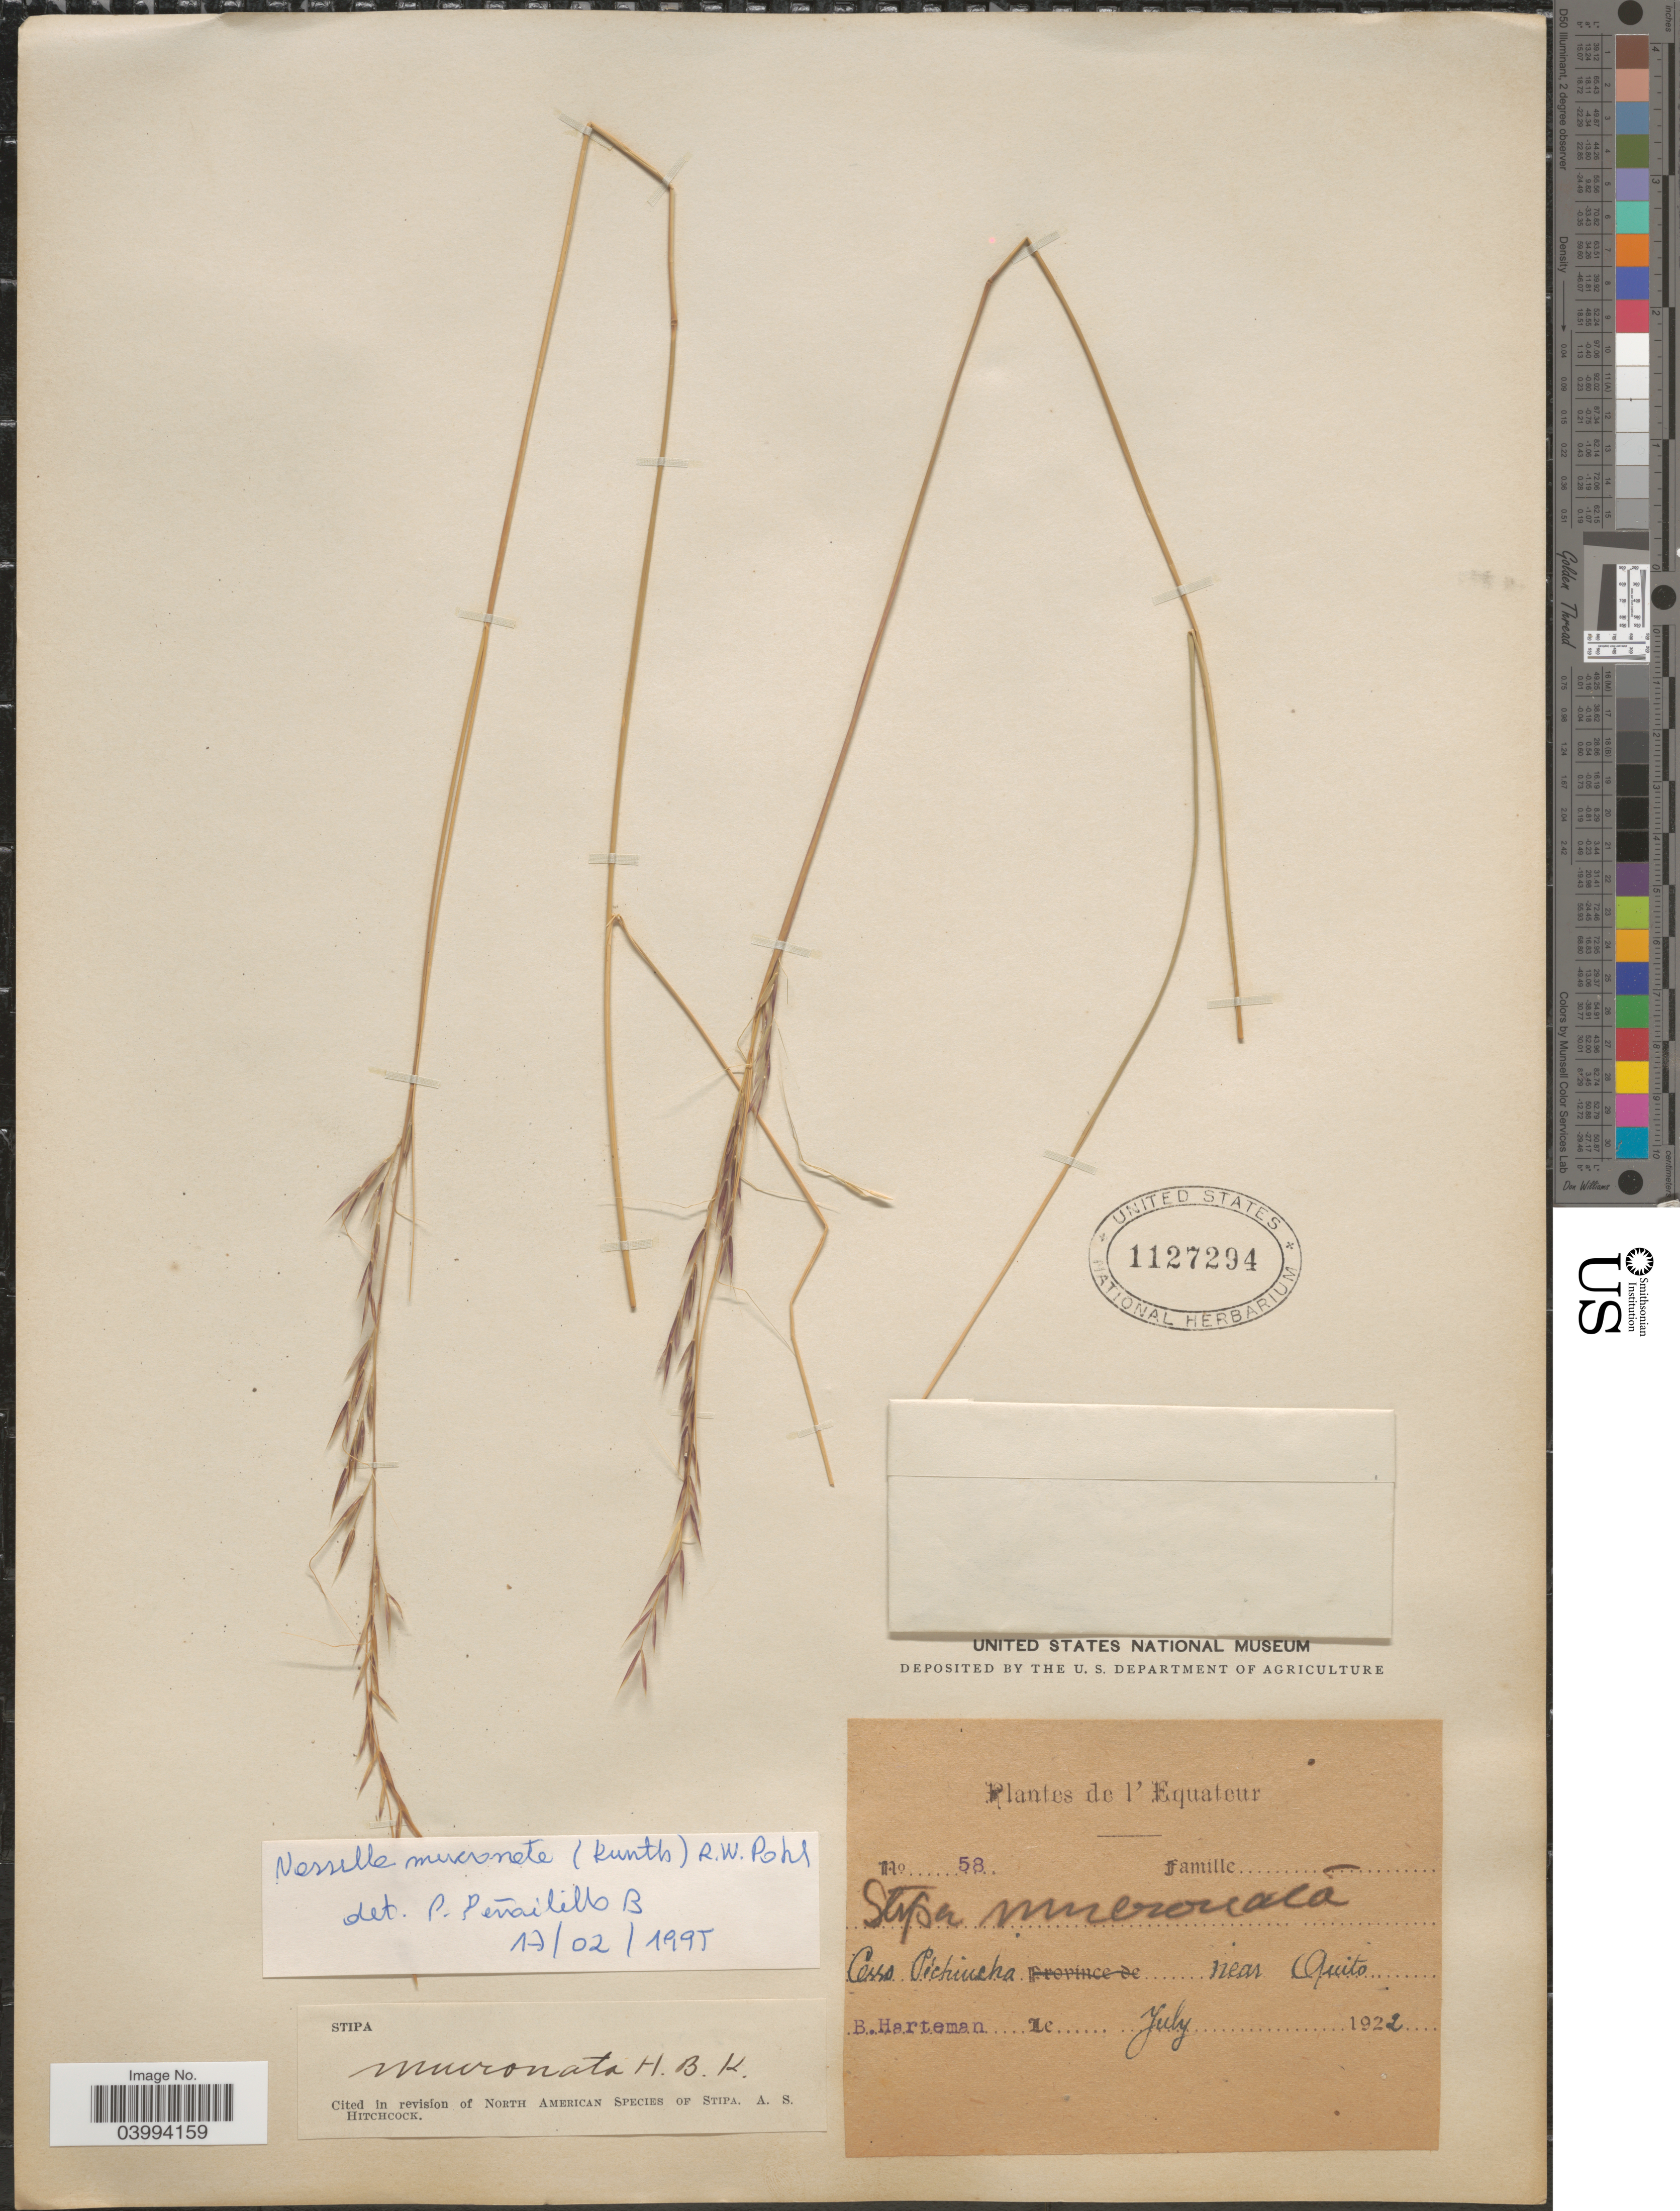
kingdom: Plantae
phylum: Tracheophyta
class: Liliopsida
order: Poales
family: Poaceae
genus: Nassella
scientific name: Nassella mucronata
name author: (Kunth) R.W. Pohl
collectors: B. Harteman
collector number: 58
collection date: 1922-07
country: Ecuador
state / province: Pichincha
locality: Cerro Pichincha near Quito.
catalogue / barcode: US 1127294